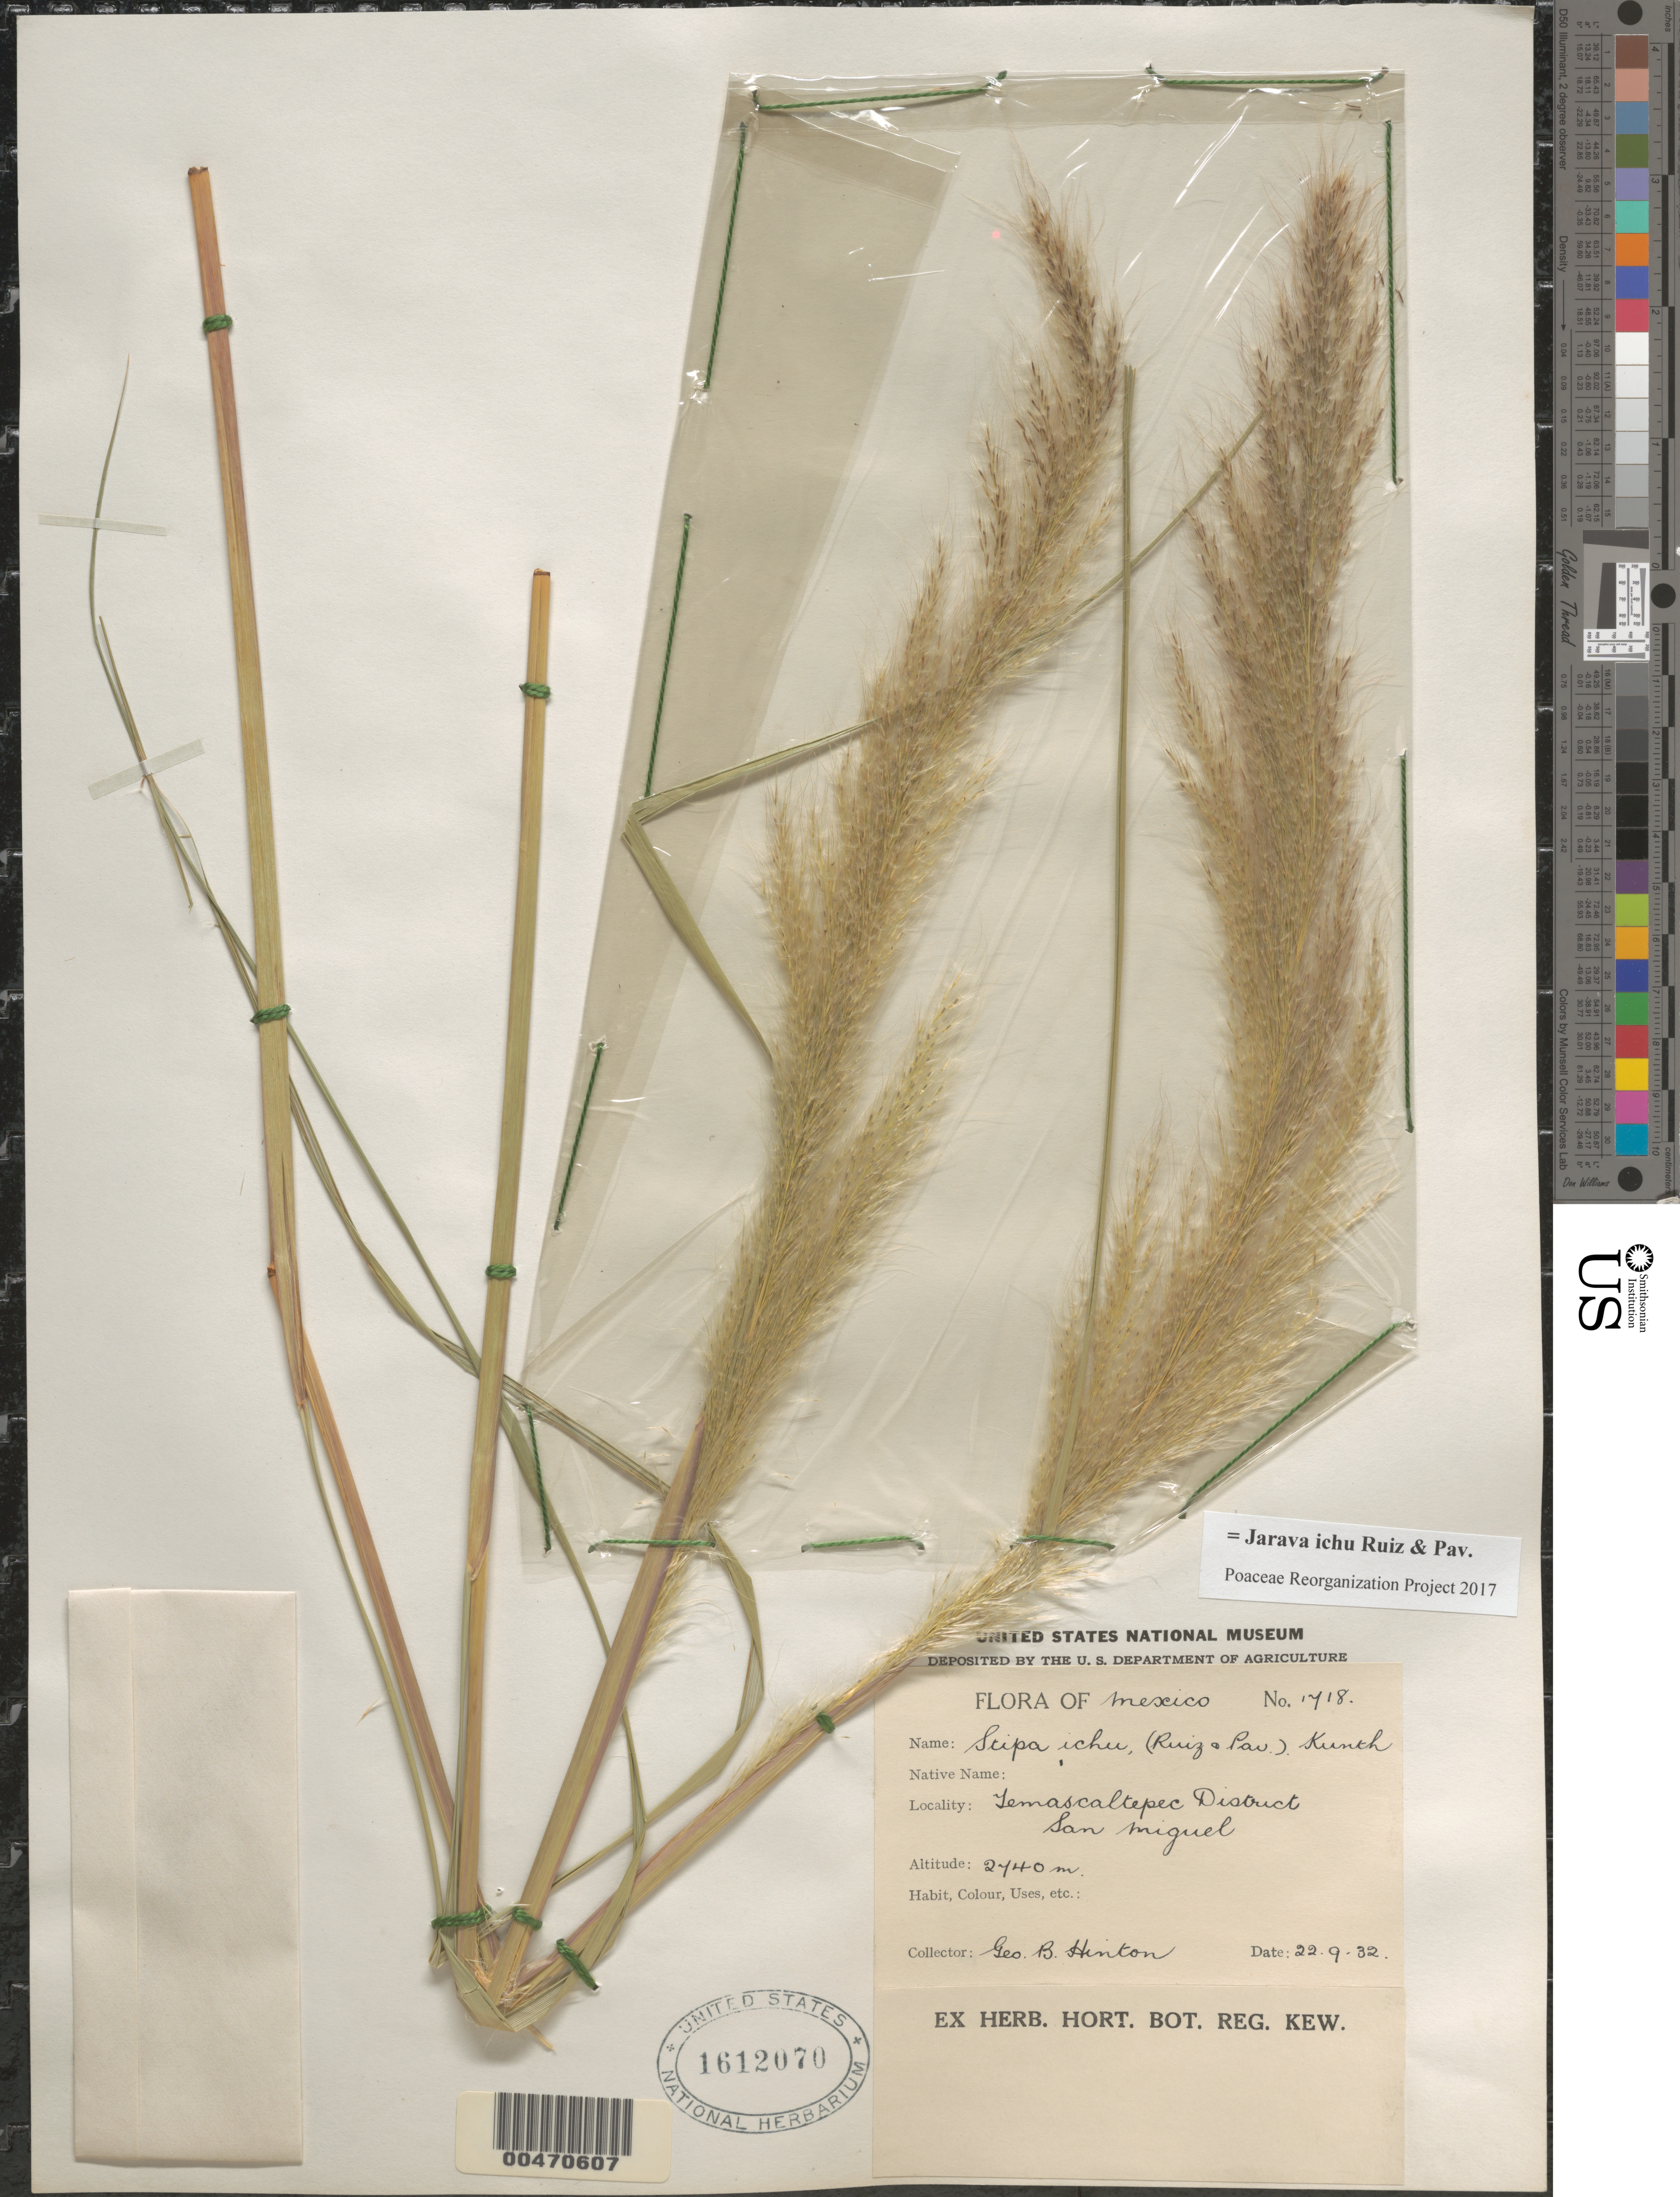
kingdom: Plantae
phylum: Tracheophyta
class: Liliopsida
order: Poales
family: Poaceae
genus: Jarava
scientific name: Jarava ichu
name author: Ruiz & Pav.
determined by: Poaceae Reorganization Project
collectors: G. B. Hinton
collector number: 1718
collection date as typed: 22 Sep 1932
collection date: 1932-09-22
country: Mexico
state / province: México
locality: Temascaltepec Dist, San Miguel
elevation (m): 2740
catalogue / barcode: US 1612070